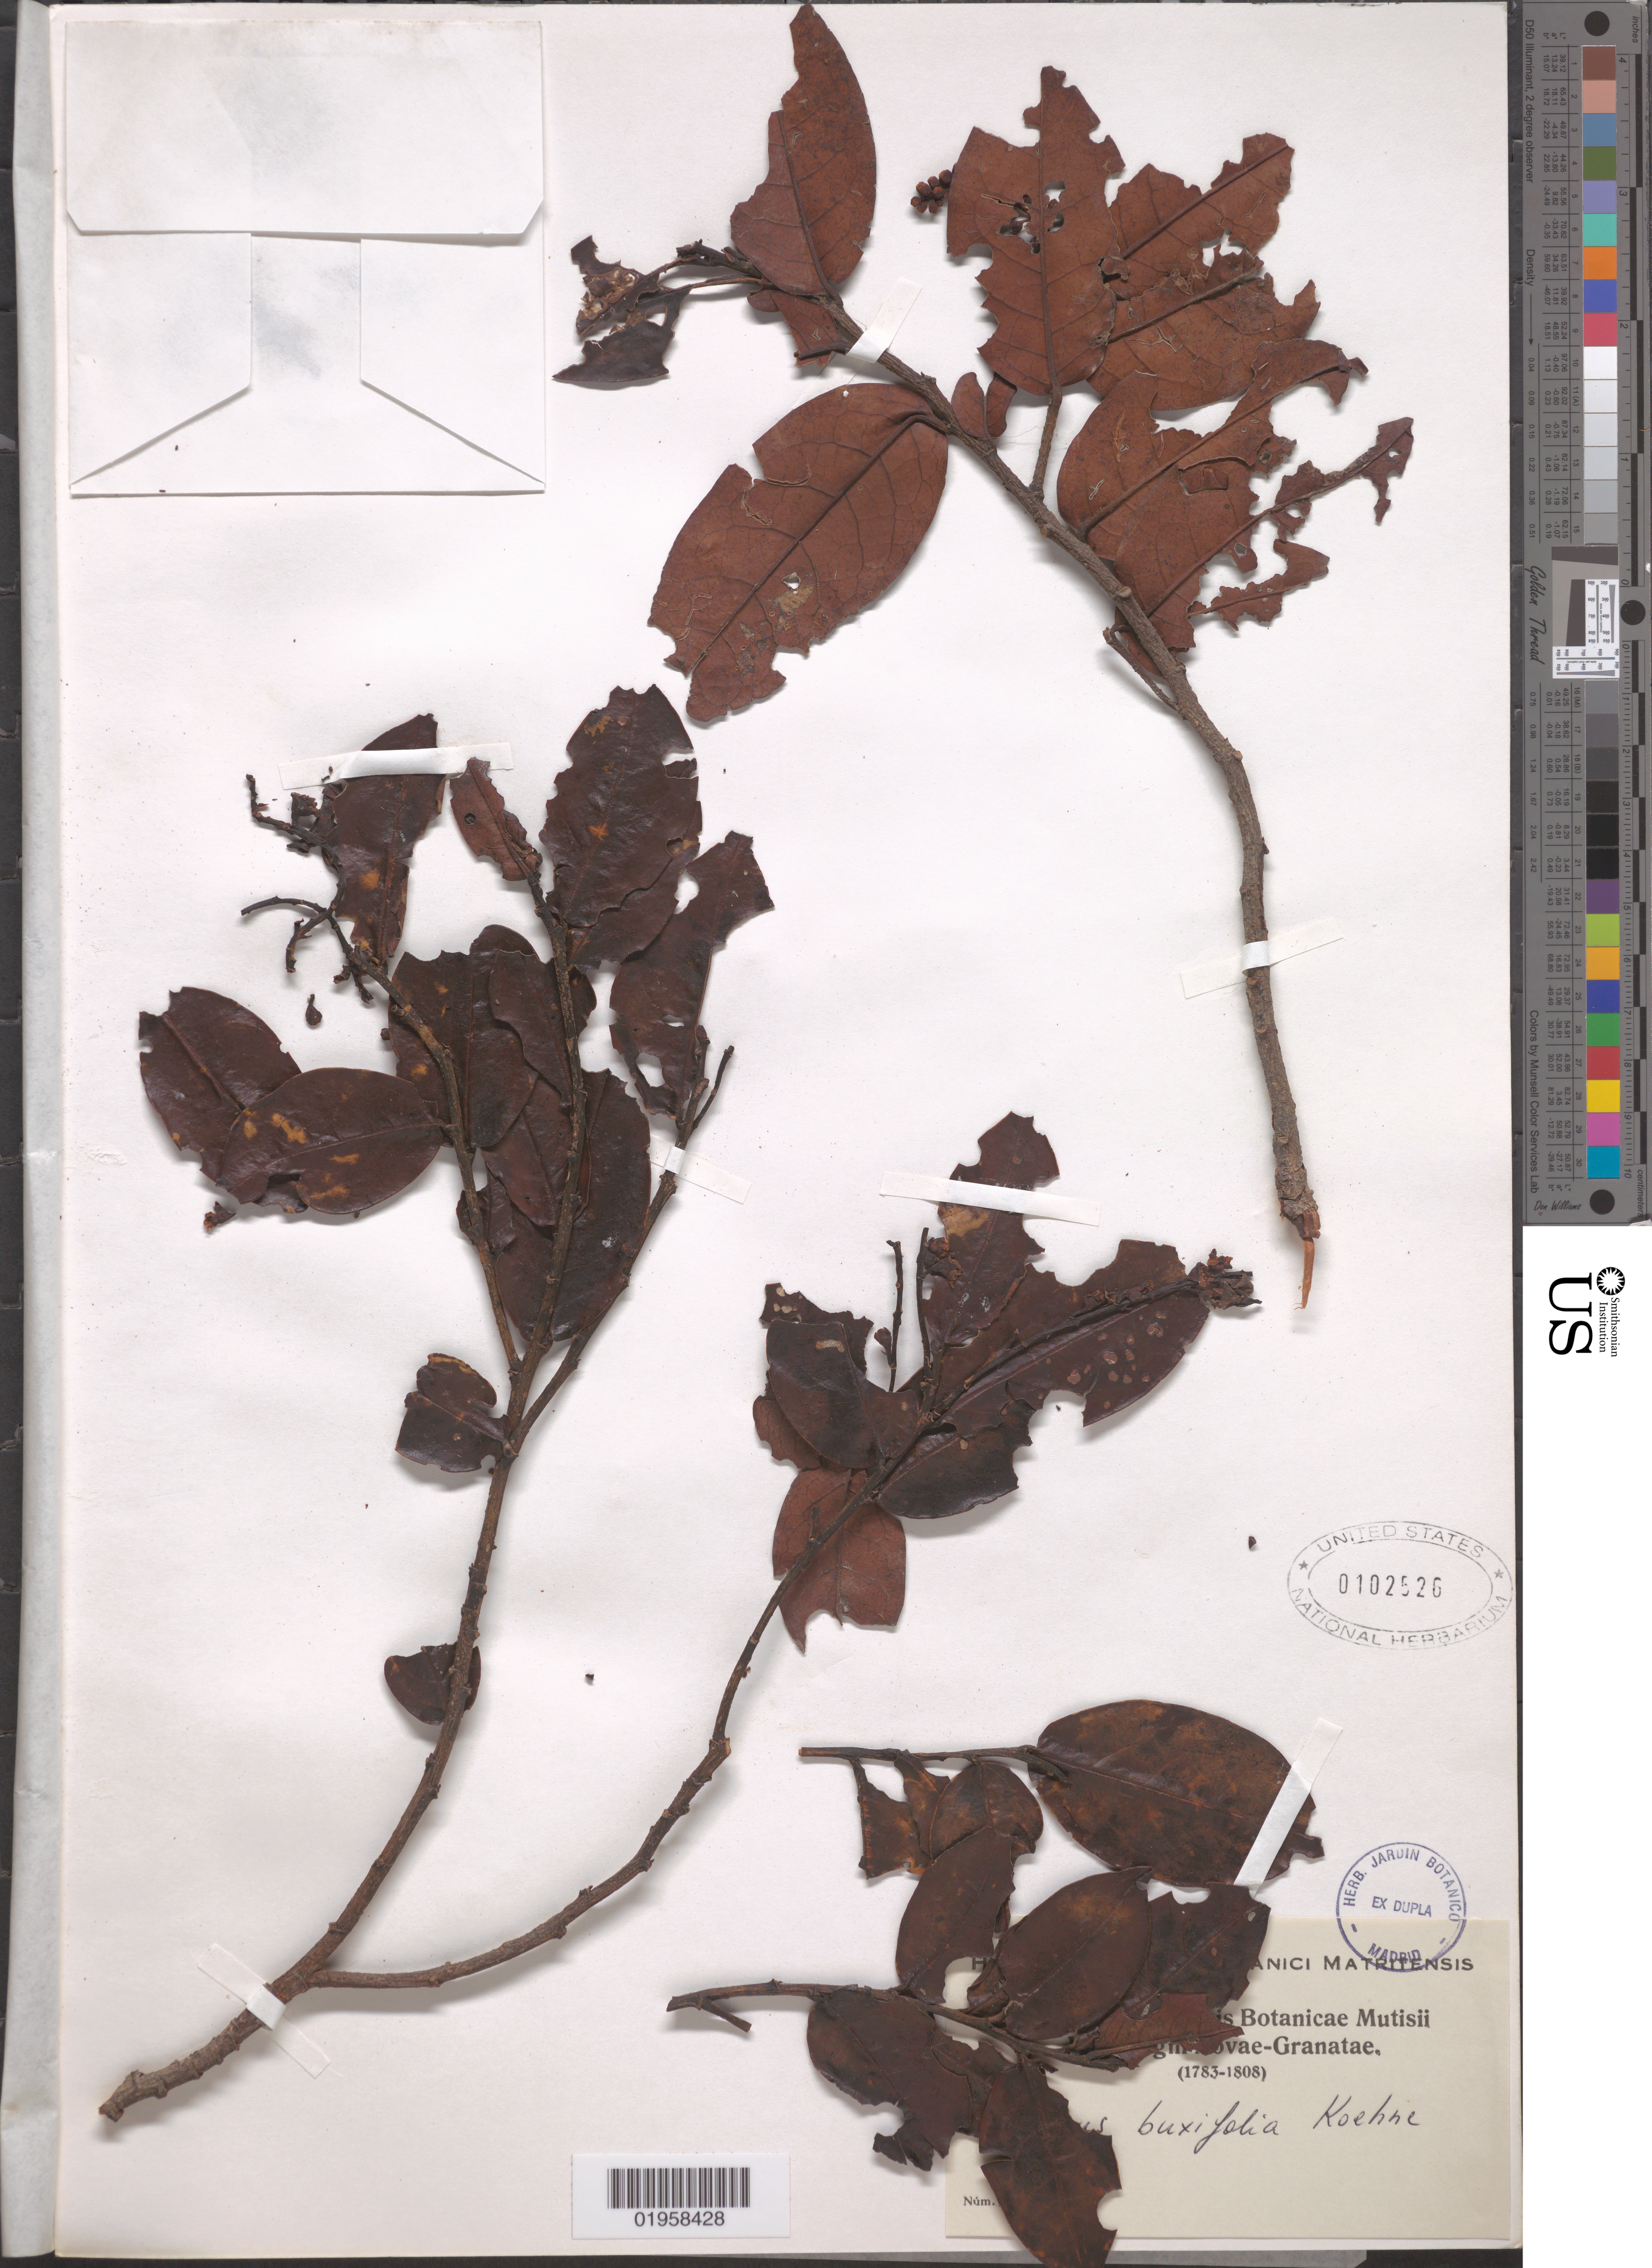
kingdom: Plantae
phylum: Tracheophyta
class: Magnoliopsida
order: Rosales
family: Rosaceae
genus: Prunus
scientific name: Prunus buxifolia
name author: Koehne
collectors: ex herb. Horti Botanici Matritensis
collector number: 5030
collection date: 1783/1898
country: Colombia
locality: Vice-Regni Novae-Granatae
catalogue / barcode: US 102526